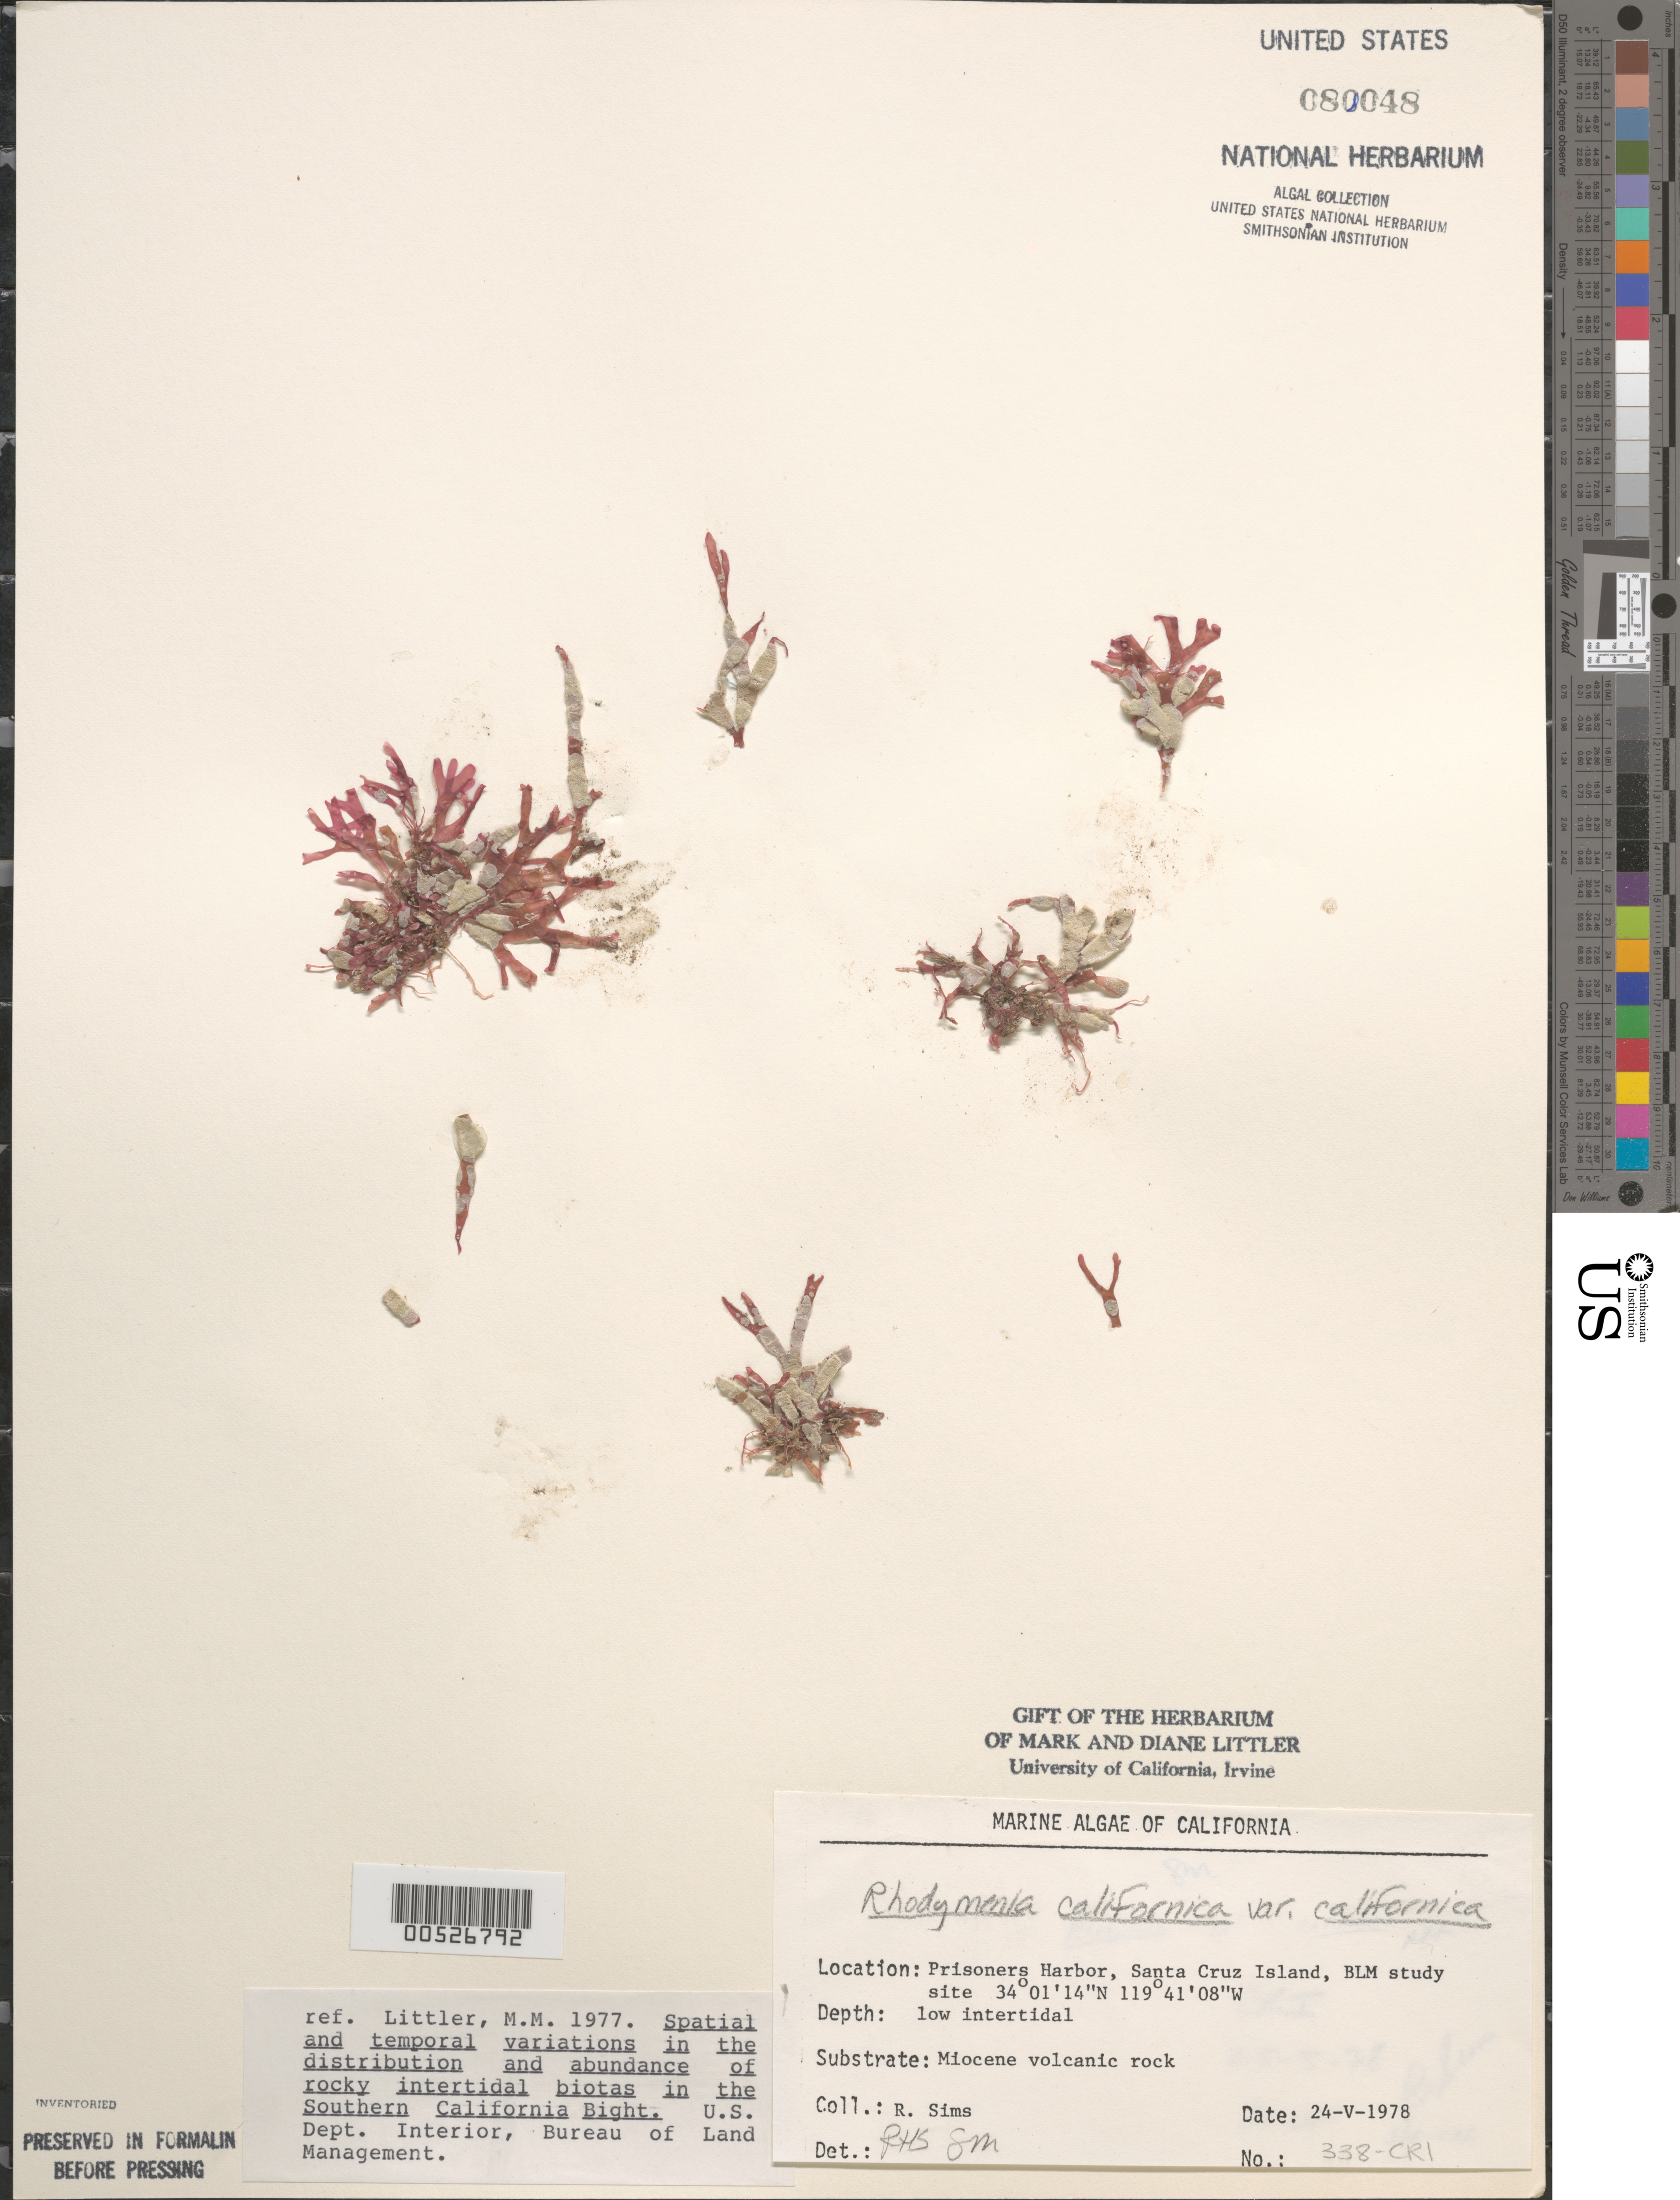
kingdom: Plantae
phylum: Rhodophyta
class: Florideophyceae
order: Rhodymeniales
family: Rhodymeniaceae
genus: Rhodymenia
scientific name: Rhodymenia californica var. californica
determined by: Sims, Robert H.; Murray, S. N.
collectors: R. H. Sims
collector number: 338-cri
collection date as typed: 24 May 1978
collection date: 1978-05-24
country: United States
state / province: California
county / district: Santa Barbara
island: Santa Cruz Island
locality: Prisoners Harbor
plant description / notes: BLM-SOCALBIGHT Rocky Intertidal Survey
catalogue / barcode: US 80048